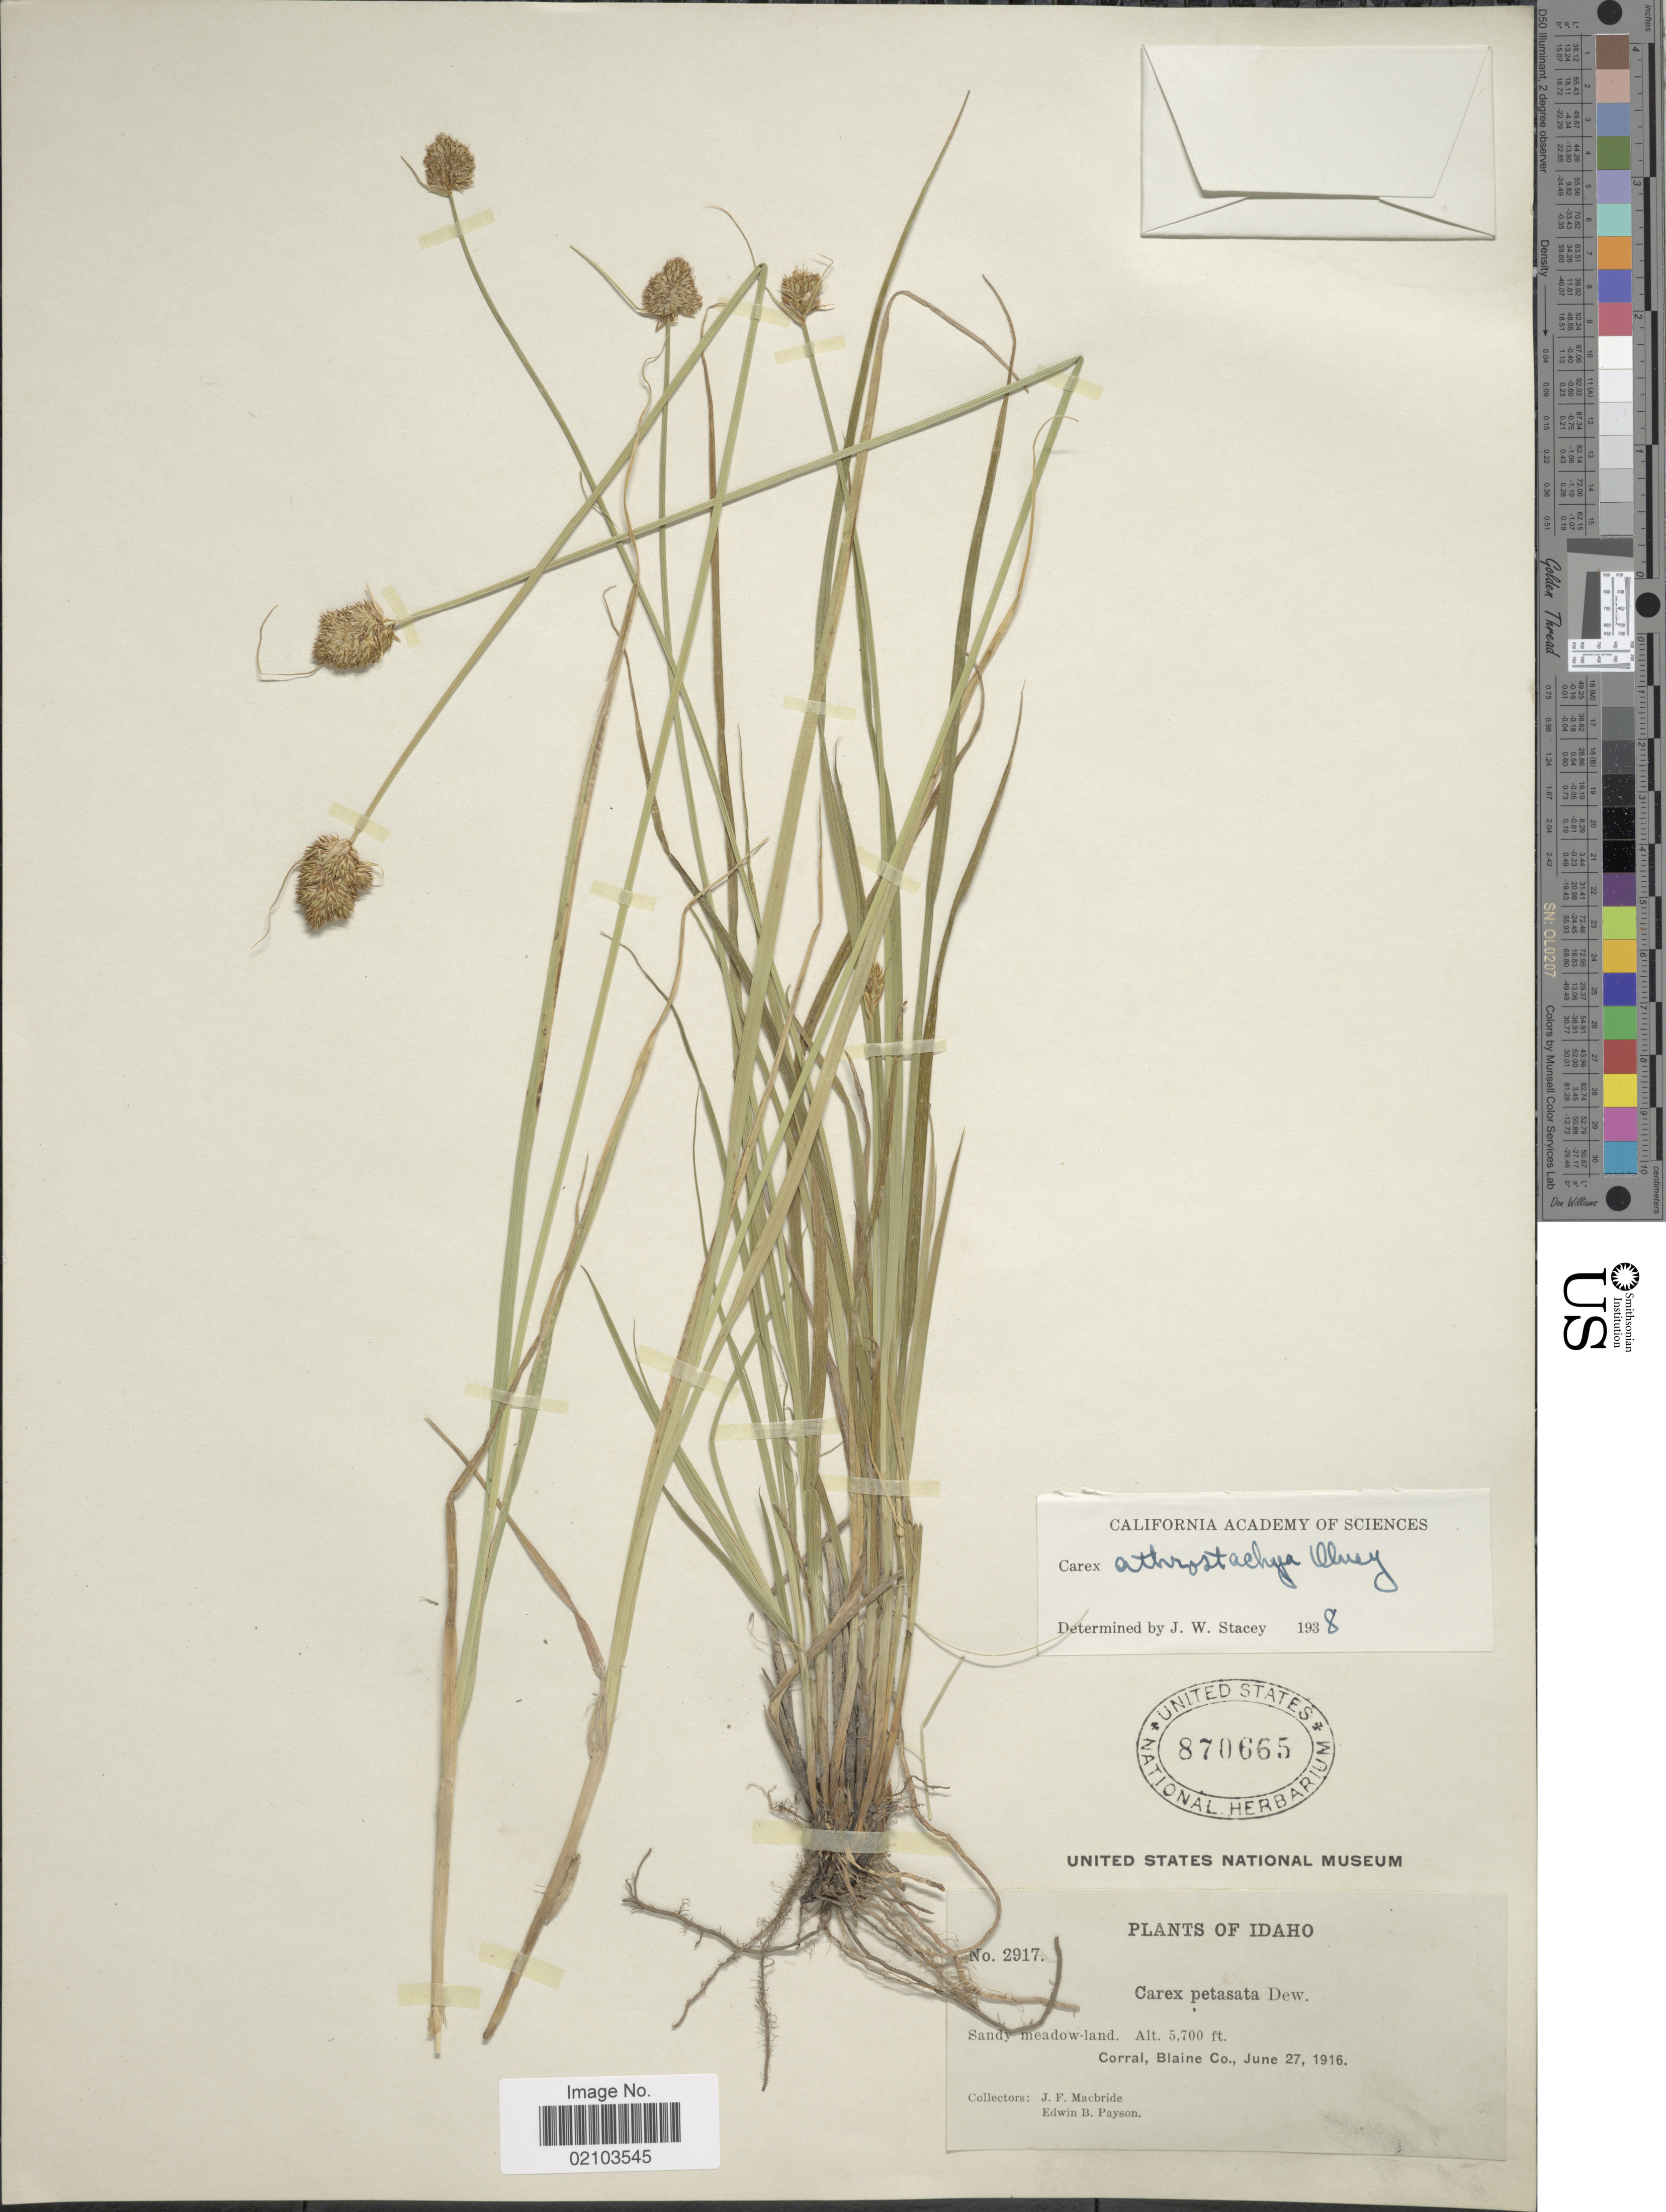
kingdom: Plantae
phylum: Tracheophyta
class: Liliopsida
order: Poales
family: Cyperaceae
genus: Carex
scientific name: Carex athrostachya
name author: Olney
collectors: J. F. Macbride & E. B. Payson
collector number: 2917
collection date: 1916-06-27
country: United States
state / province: Idaho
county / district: Blaine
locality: Corral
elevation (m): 1737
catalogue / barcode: US 870665